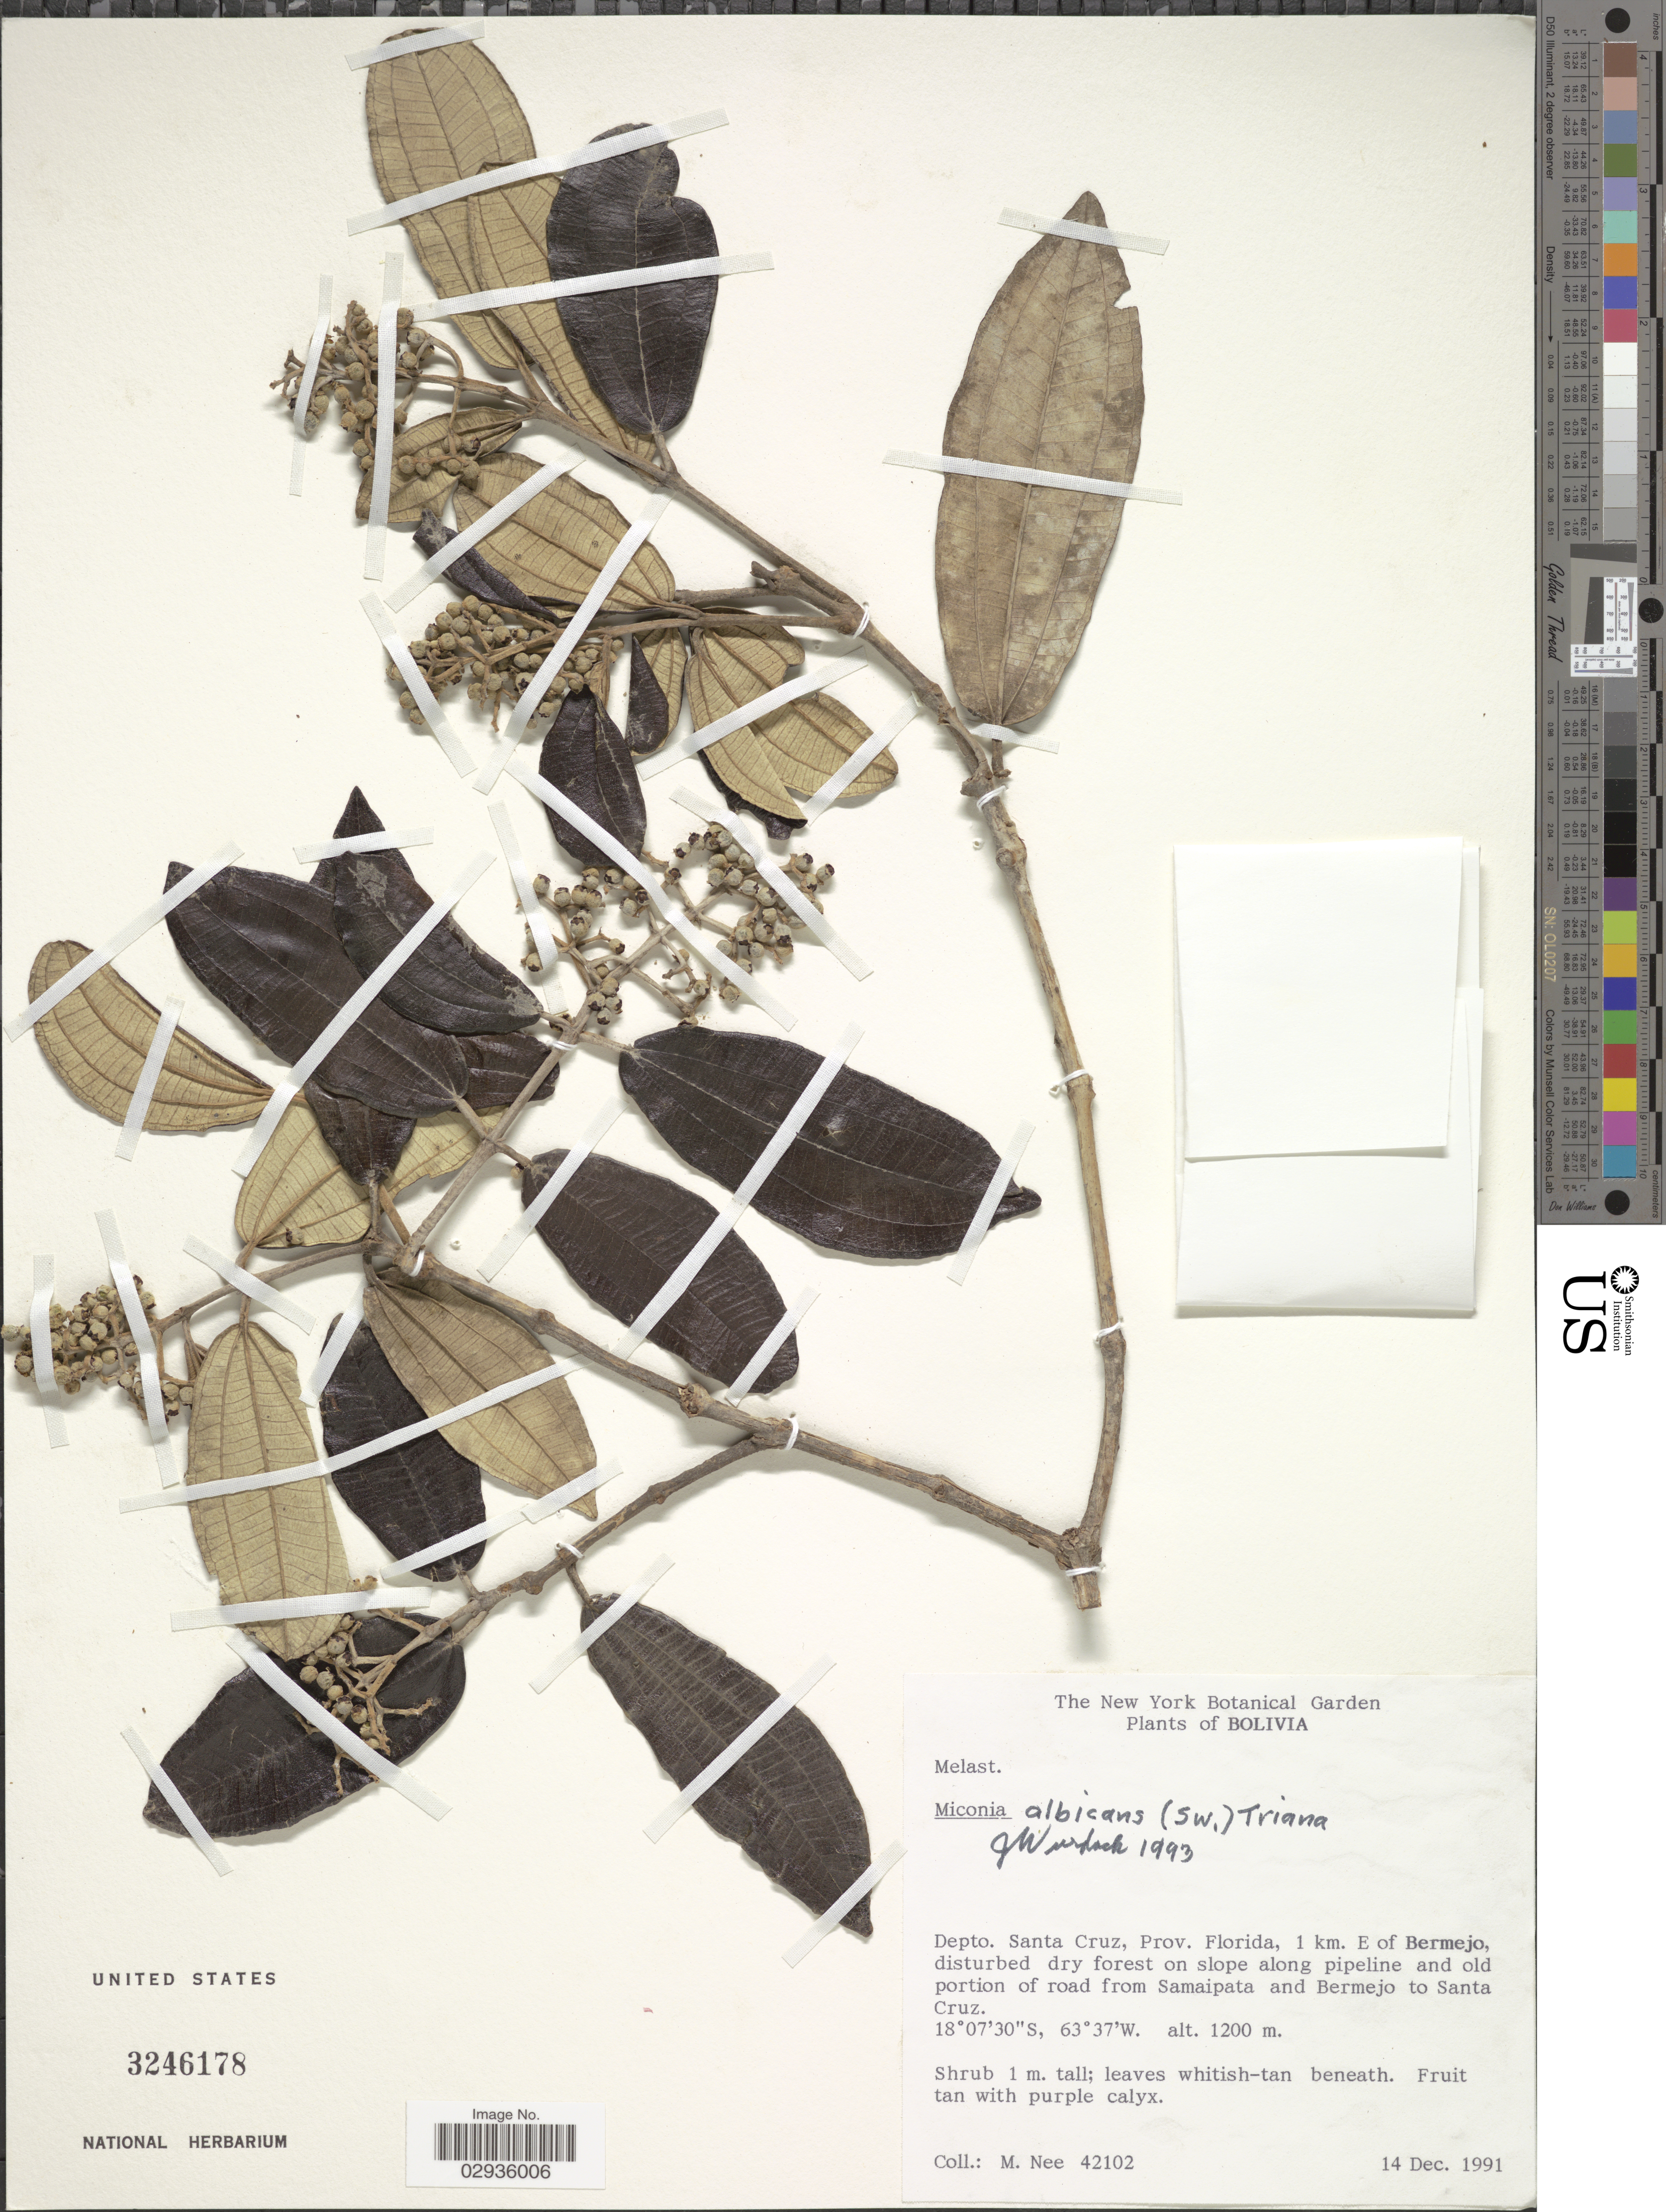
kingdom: Plantae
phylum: Tracheophyta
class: Magnoliopsida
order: Myrtales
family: Melastomataceae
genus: Miconia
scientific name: Miconia albicans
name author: (Sw.) Steud.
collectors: M. Nee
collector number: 42102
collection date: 1991-12-14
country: Bolivia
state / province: Santa Cruz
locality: Depto. Santa Cruz, Prov. Florida, 1 km. E of Bermejo, disturbed dry forest on slope along pipeline and old portion of road from Samaipata and Bermejo to Santa Cruz.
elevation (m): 1200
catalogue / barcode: US 3246178